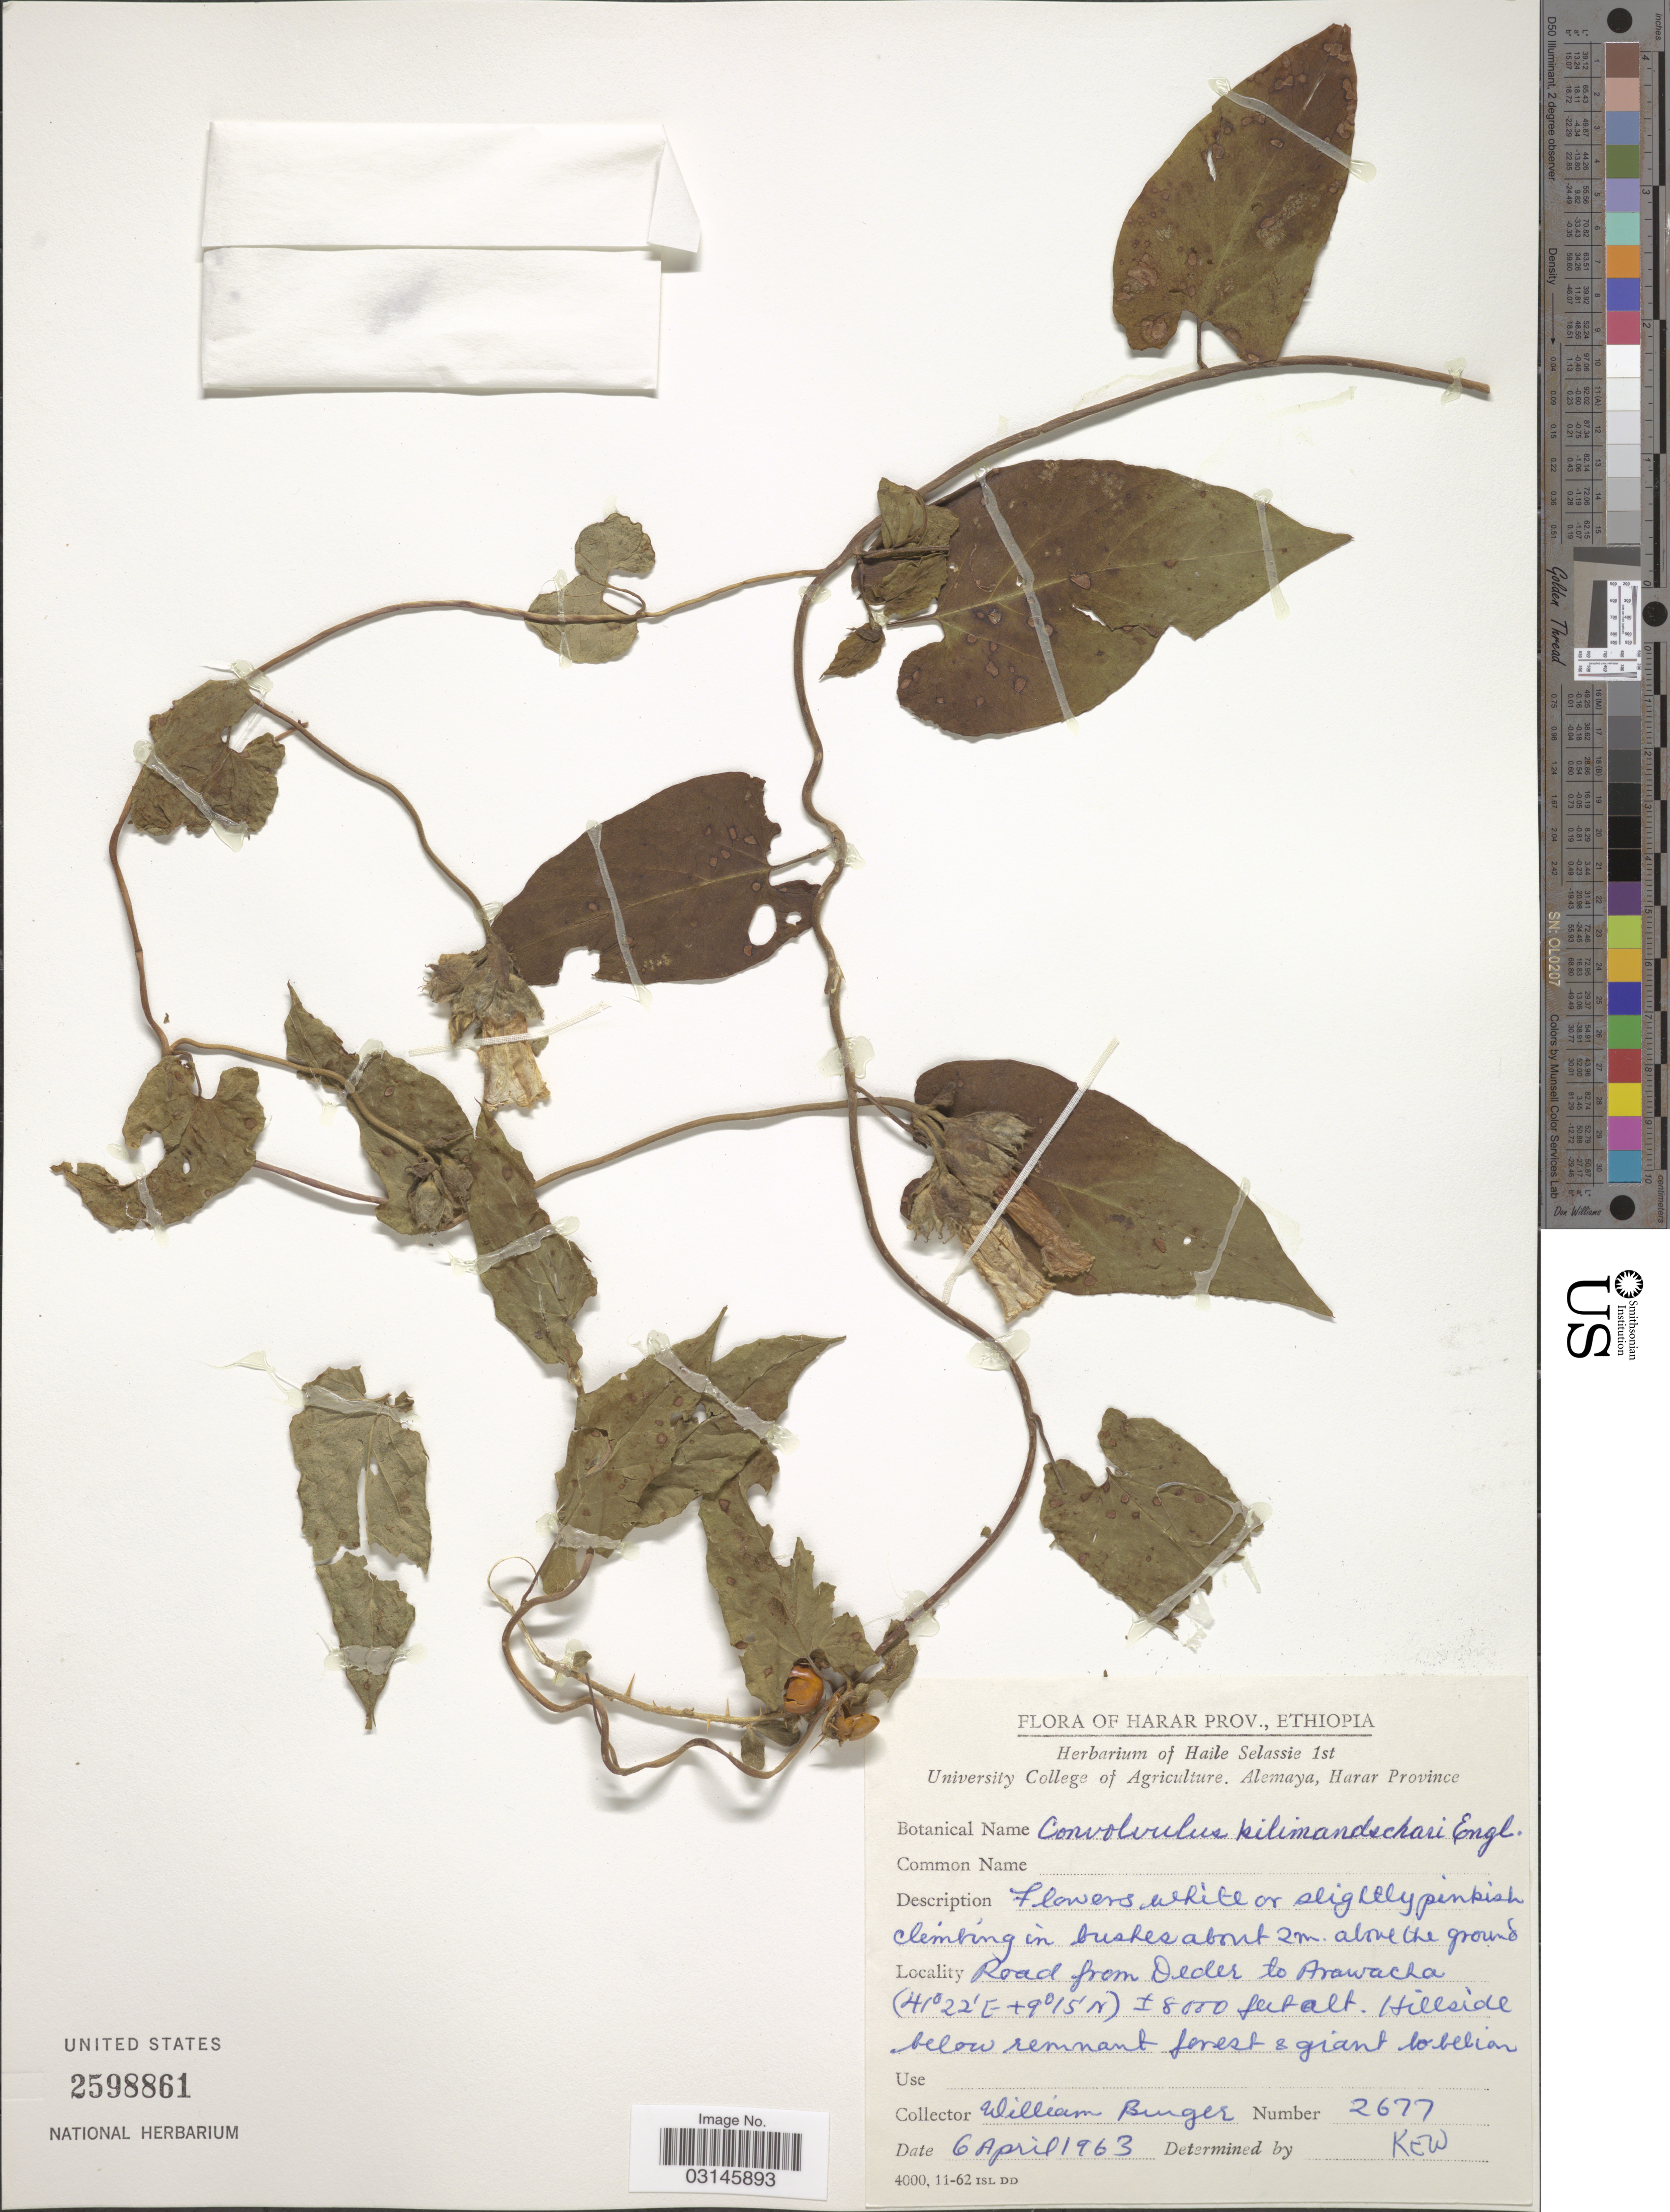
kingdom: Plantae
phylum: Tracheophyta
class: Magnoliopsida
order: Solanales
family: Convolvulaceae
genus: Convolvulus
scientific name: Convolvulus kilimandschari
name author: Engl.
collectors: W. Burger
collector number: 2677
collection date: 1963-04-06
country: Ethiopia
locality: Harar Prov., Road from Deder to Arawacha.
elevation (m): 2438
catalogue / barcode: US 2598861